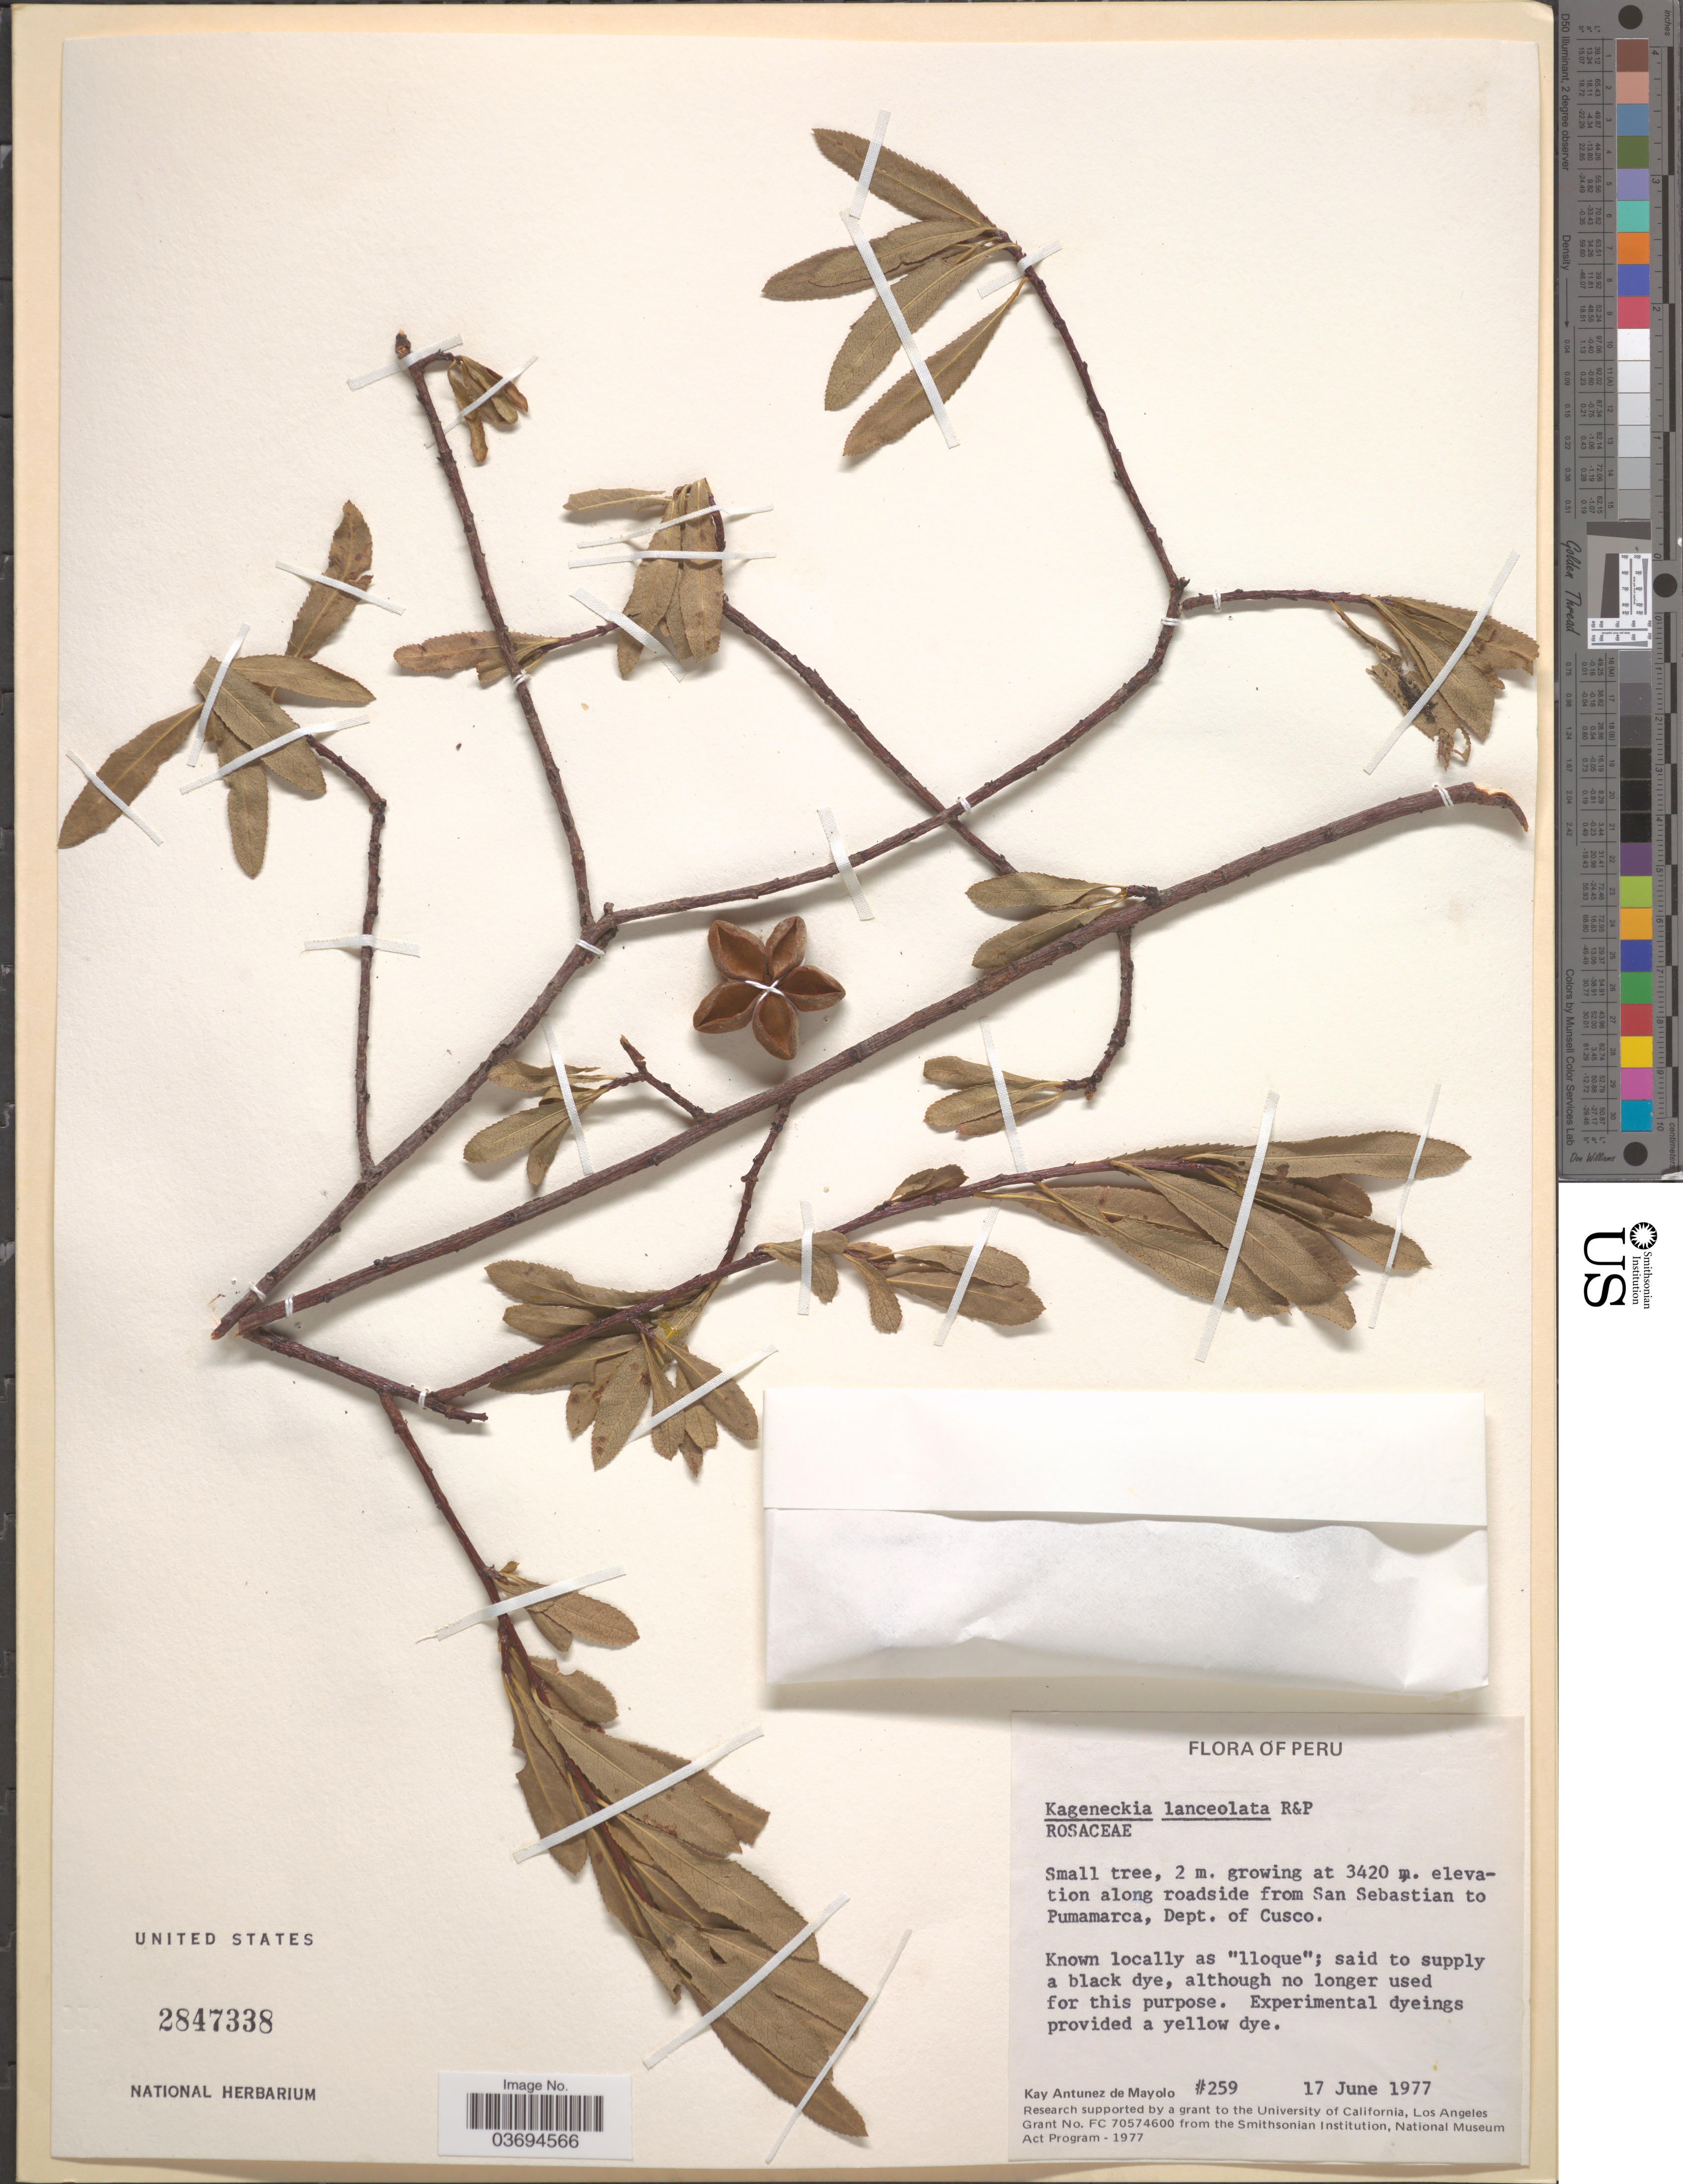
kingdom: Plantae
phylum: Tracheophyta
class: Magnoliopsida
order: Rosales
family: Rosaceae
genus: Kageneckia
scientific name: Kageneckia lanceolata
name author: Ruiz & Pav.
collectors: K. Antunez de Mayolo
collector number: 529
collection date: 1977-06-17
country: Peru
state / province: Cusco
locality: Along roadside from San Sebastian to Pumamarca, Dept. of Cusco.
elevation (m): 3420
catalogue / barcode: US 2847338